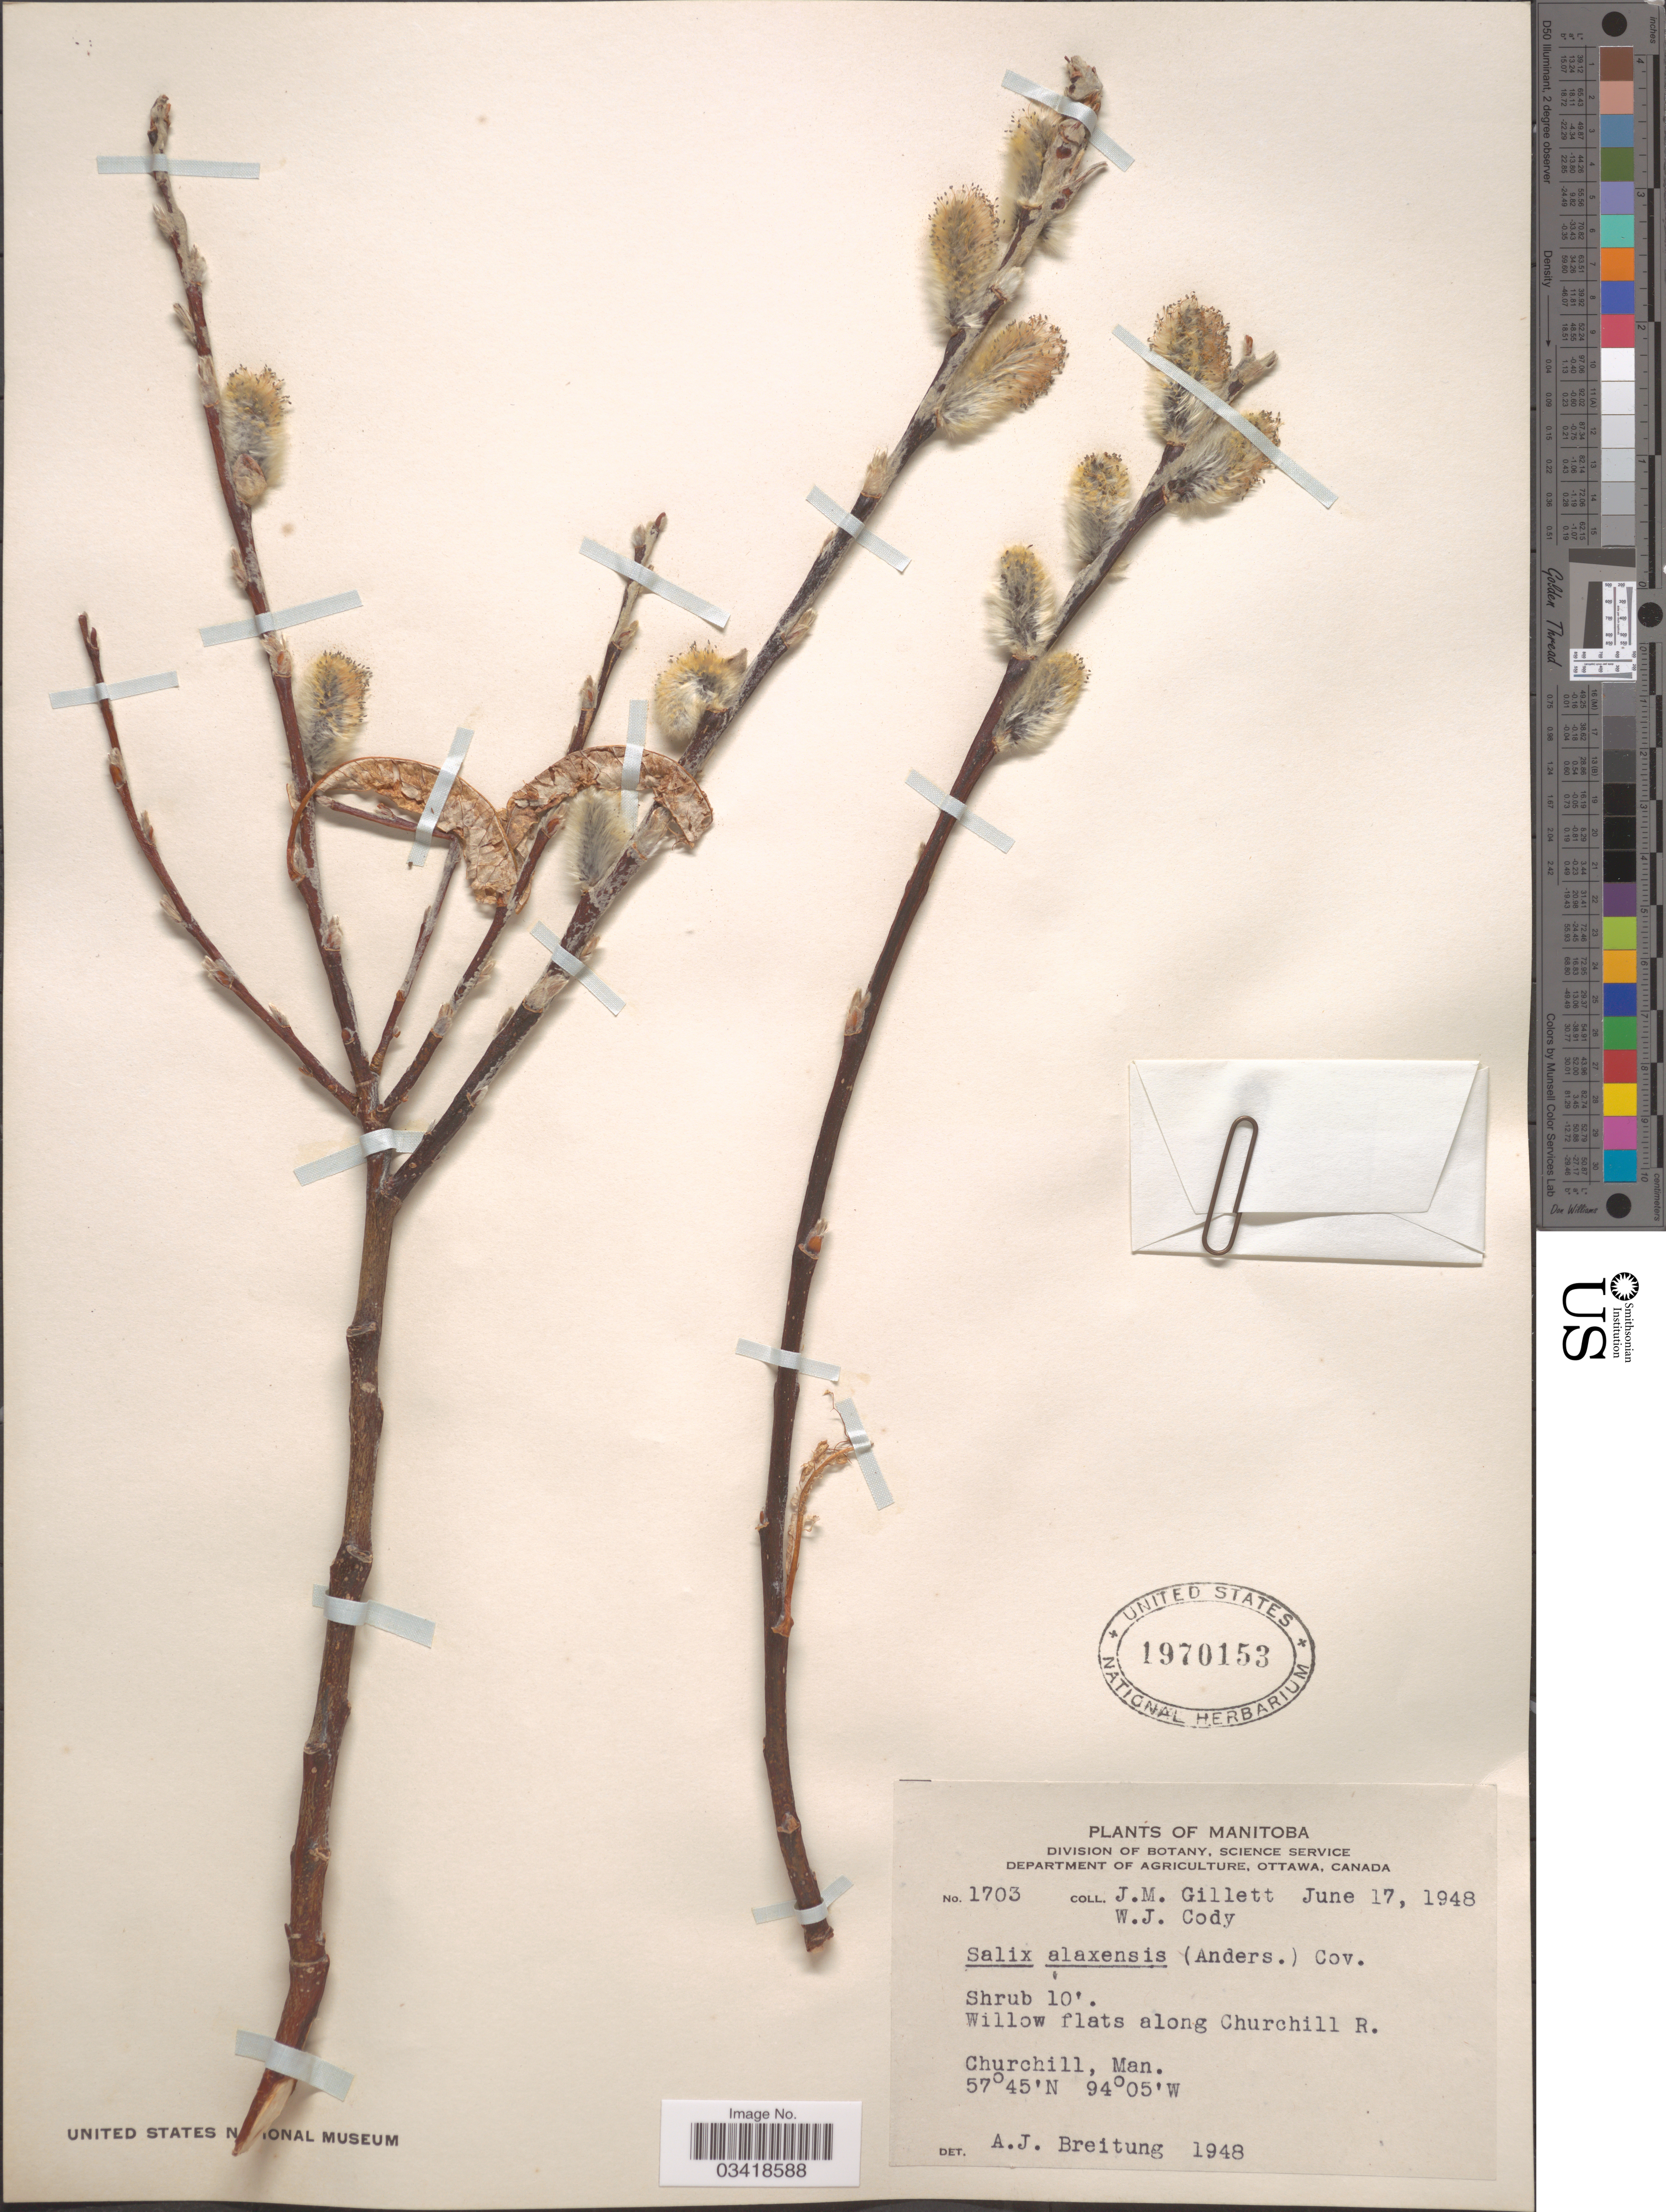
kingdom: Plantae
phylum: Tracheophyta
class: Magnoliopsida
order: Malpighiales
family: Salicaceae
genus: Salix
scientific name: Salix alaxensis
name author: (Andersson) Coville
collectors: J. M. Gillett & W. Cody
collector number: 1703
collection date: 1948-06-17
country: Canada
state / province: Manitoba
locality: Willow flats along Churchill R. Churchill, Man.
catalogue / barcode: US 1970153